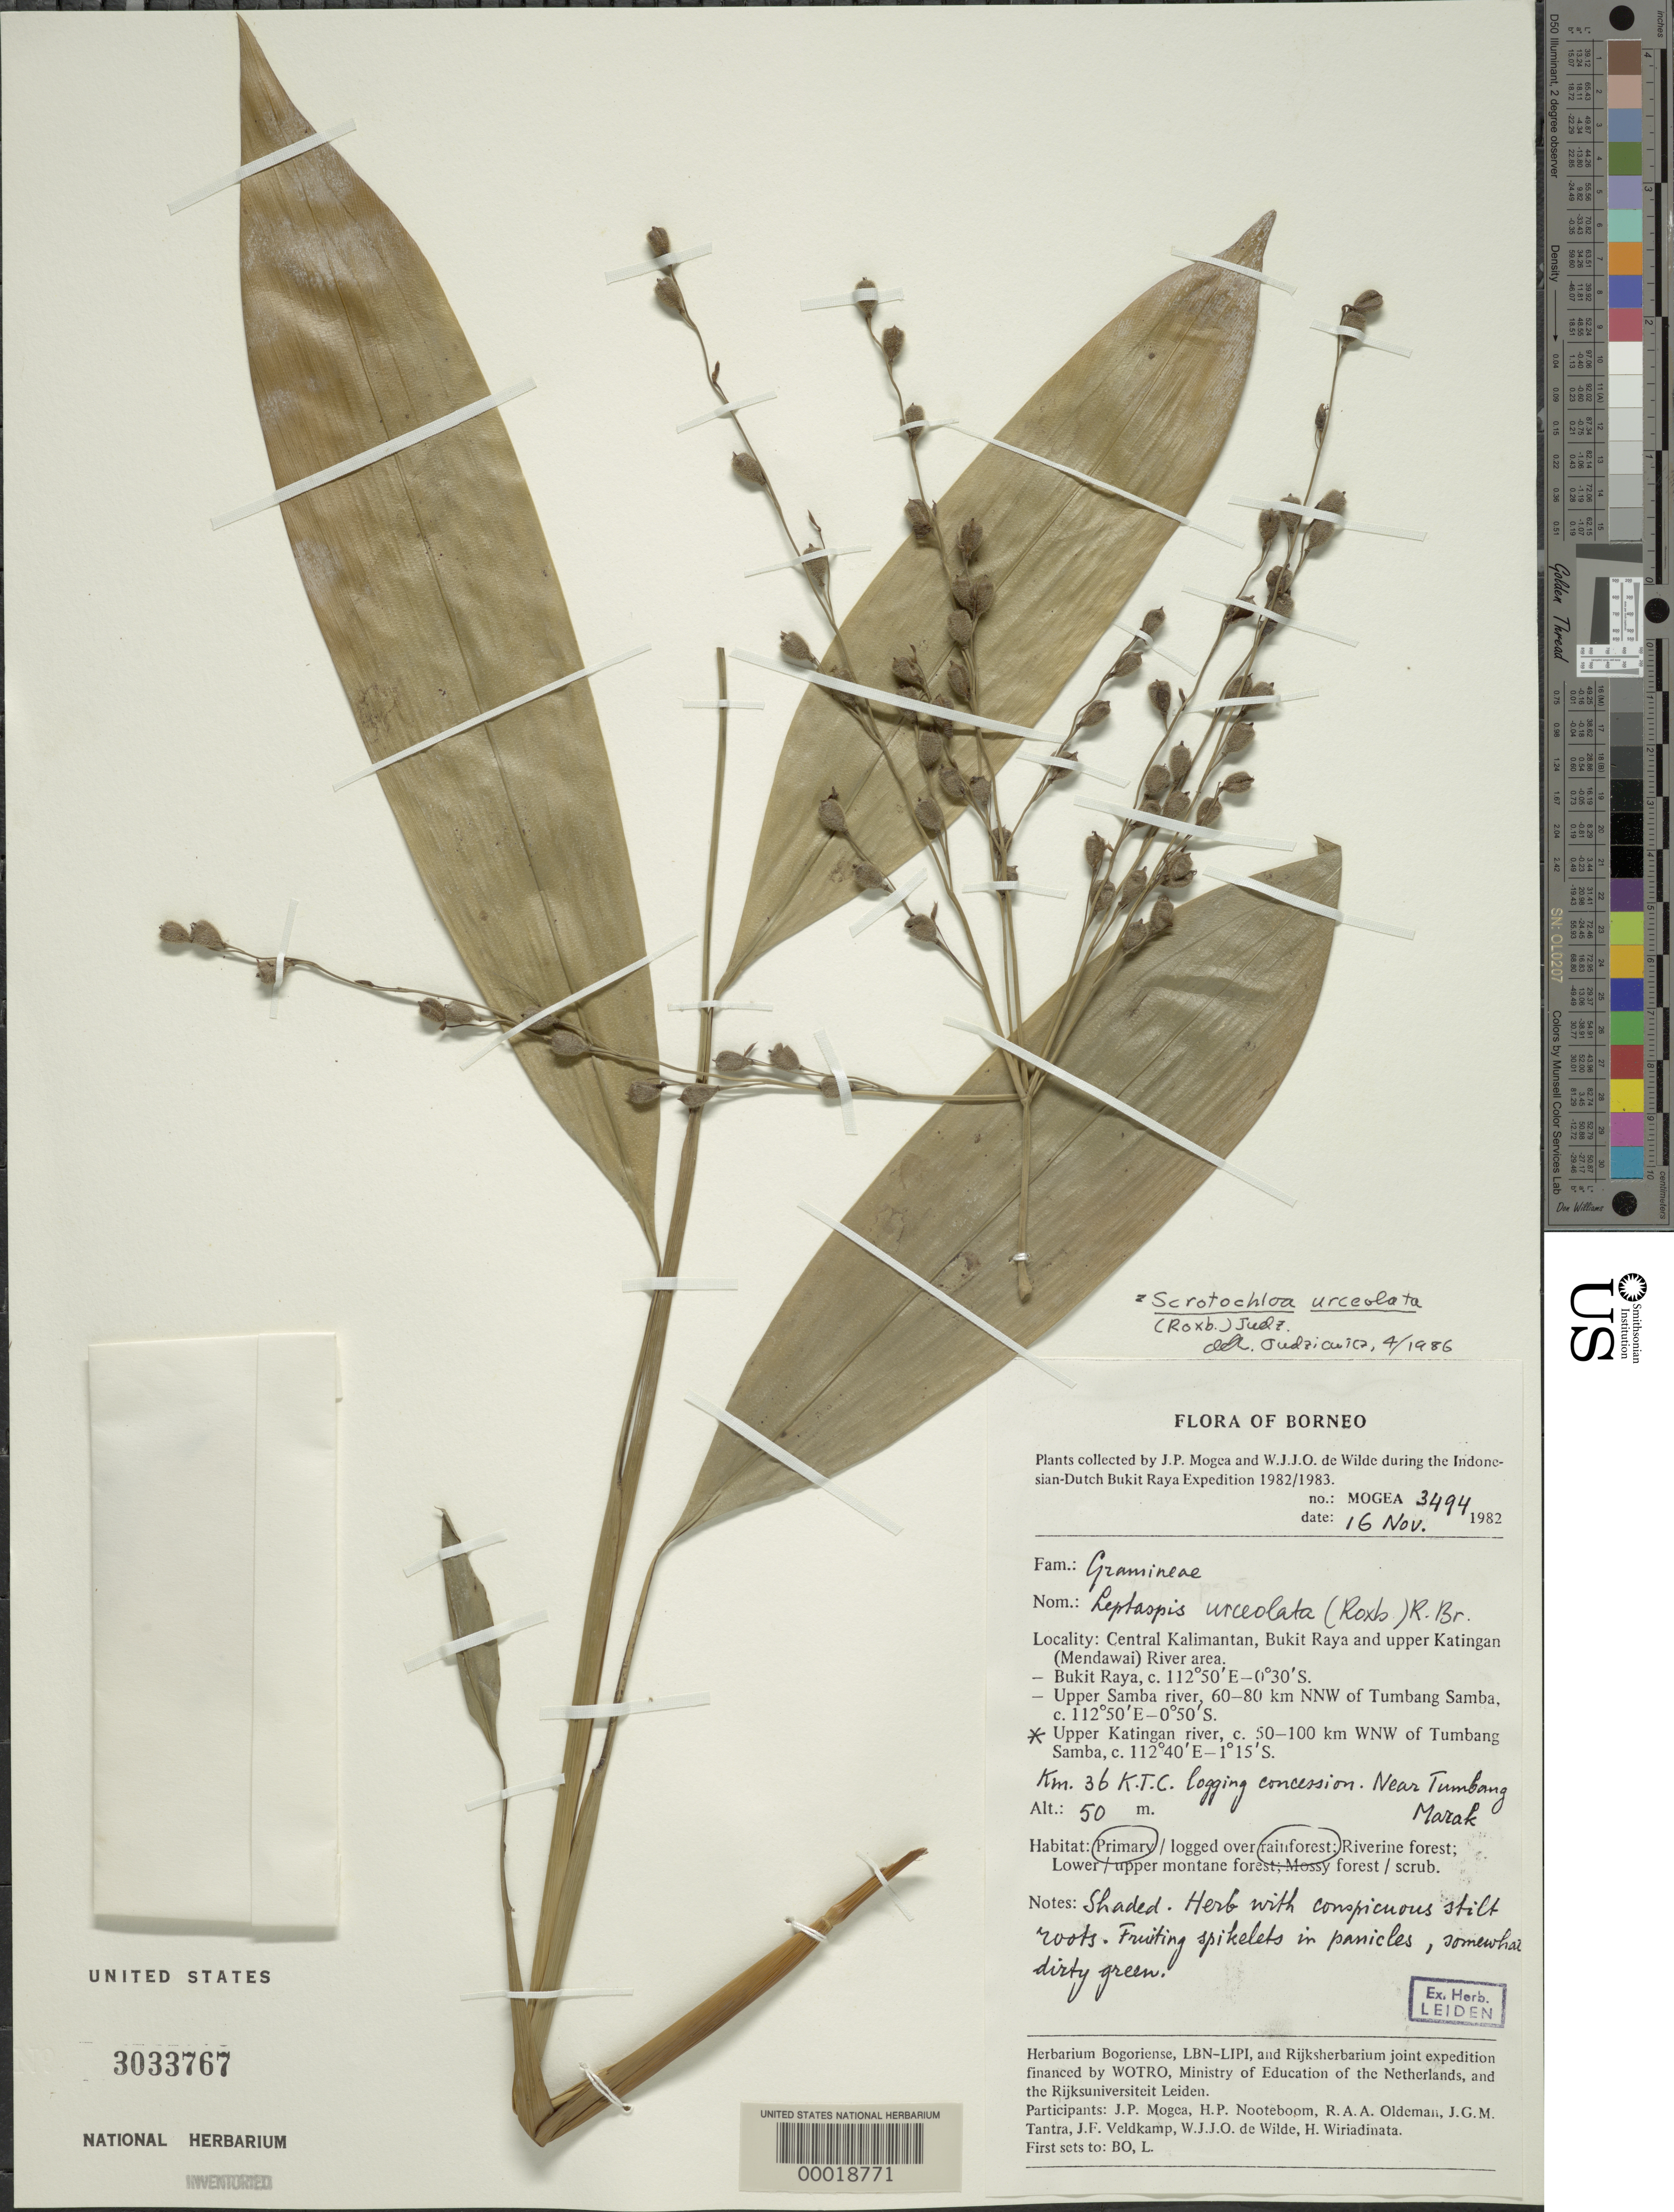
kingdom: Plantae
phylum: Tracheophyta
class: Liliopsida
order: Poales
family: Poaceae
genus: Scrotochloa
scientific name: Scrotochloa urceolata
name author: (Roxb.) Judz.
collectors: J. Mogea & W. J. de Wilde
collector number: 3494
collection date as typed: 16 Nov 1982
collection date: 1982-11-16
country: Indonesia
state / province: Kalimantan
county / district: Kalimantan Tengah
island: Borneo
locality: Bukit raya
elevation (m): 50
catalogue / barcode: US 3033767